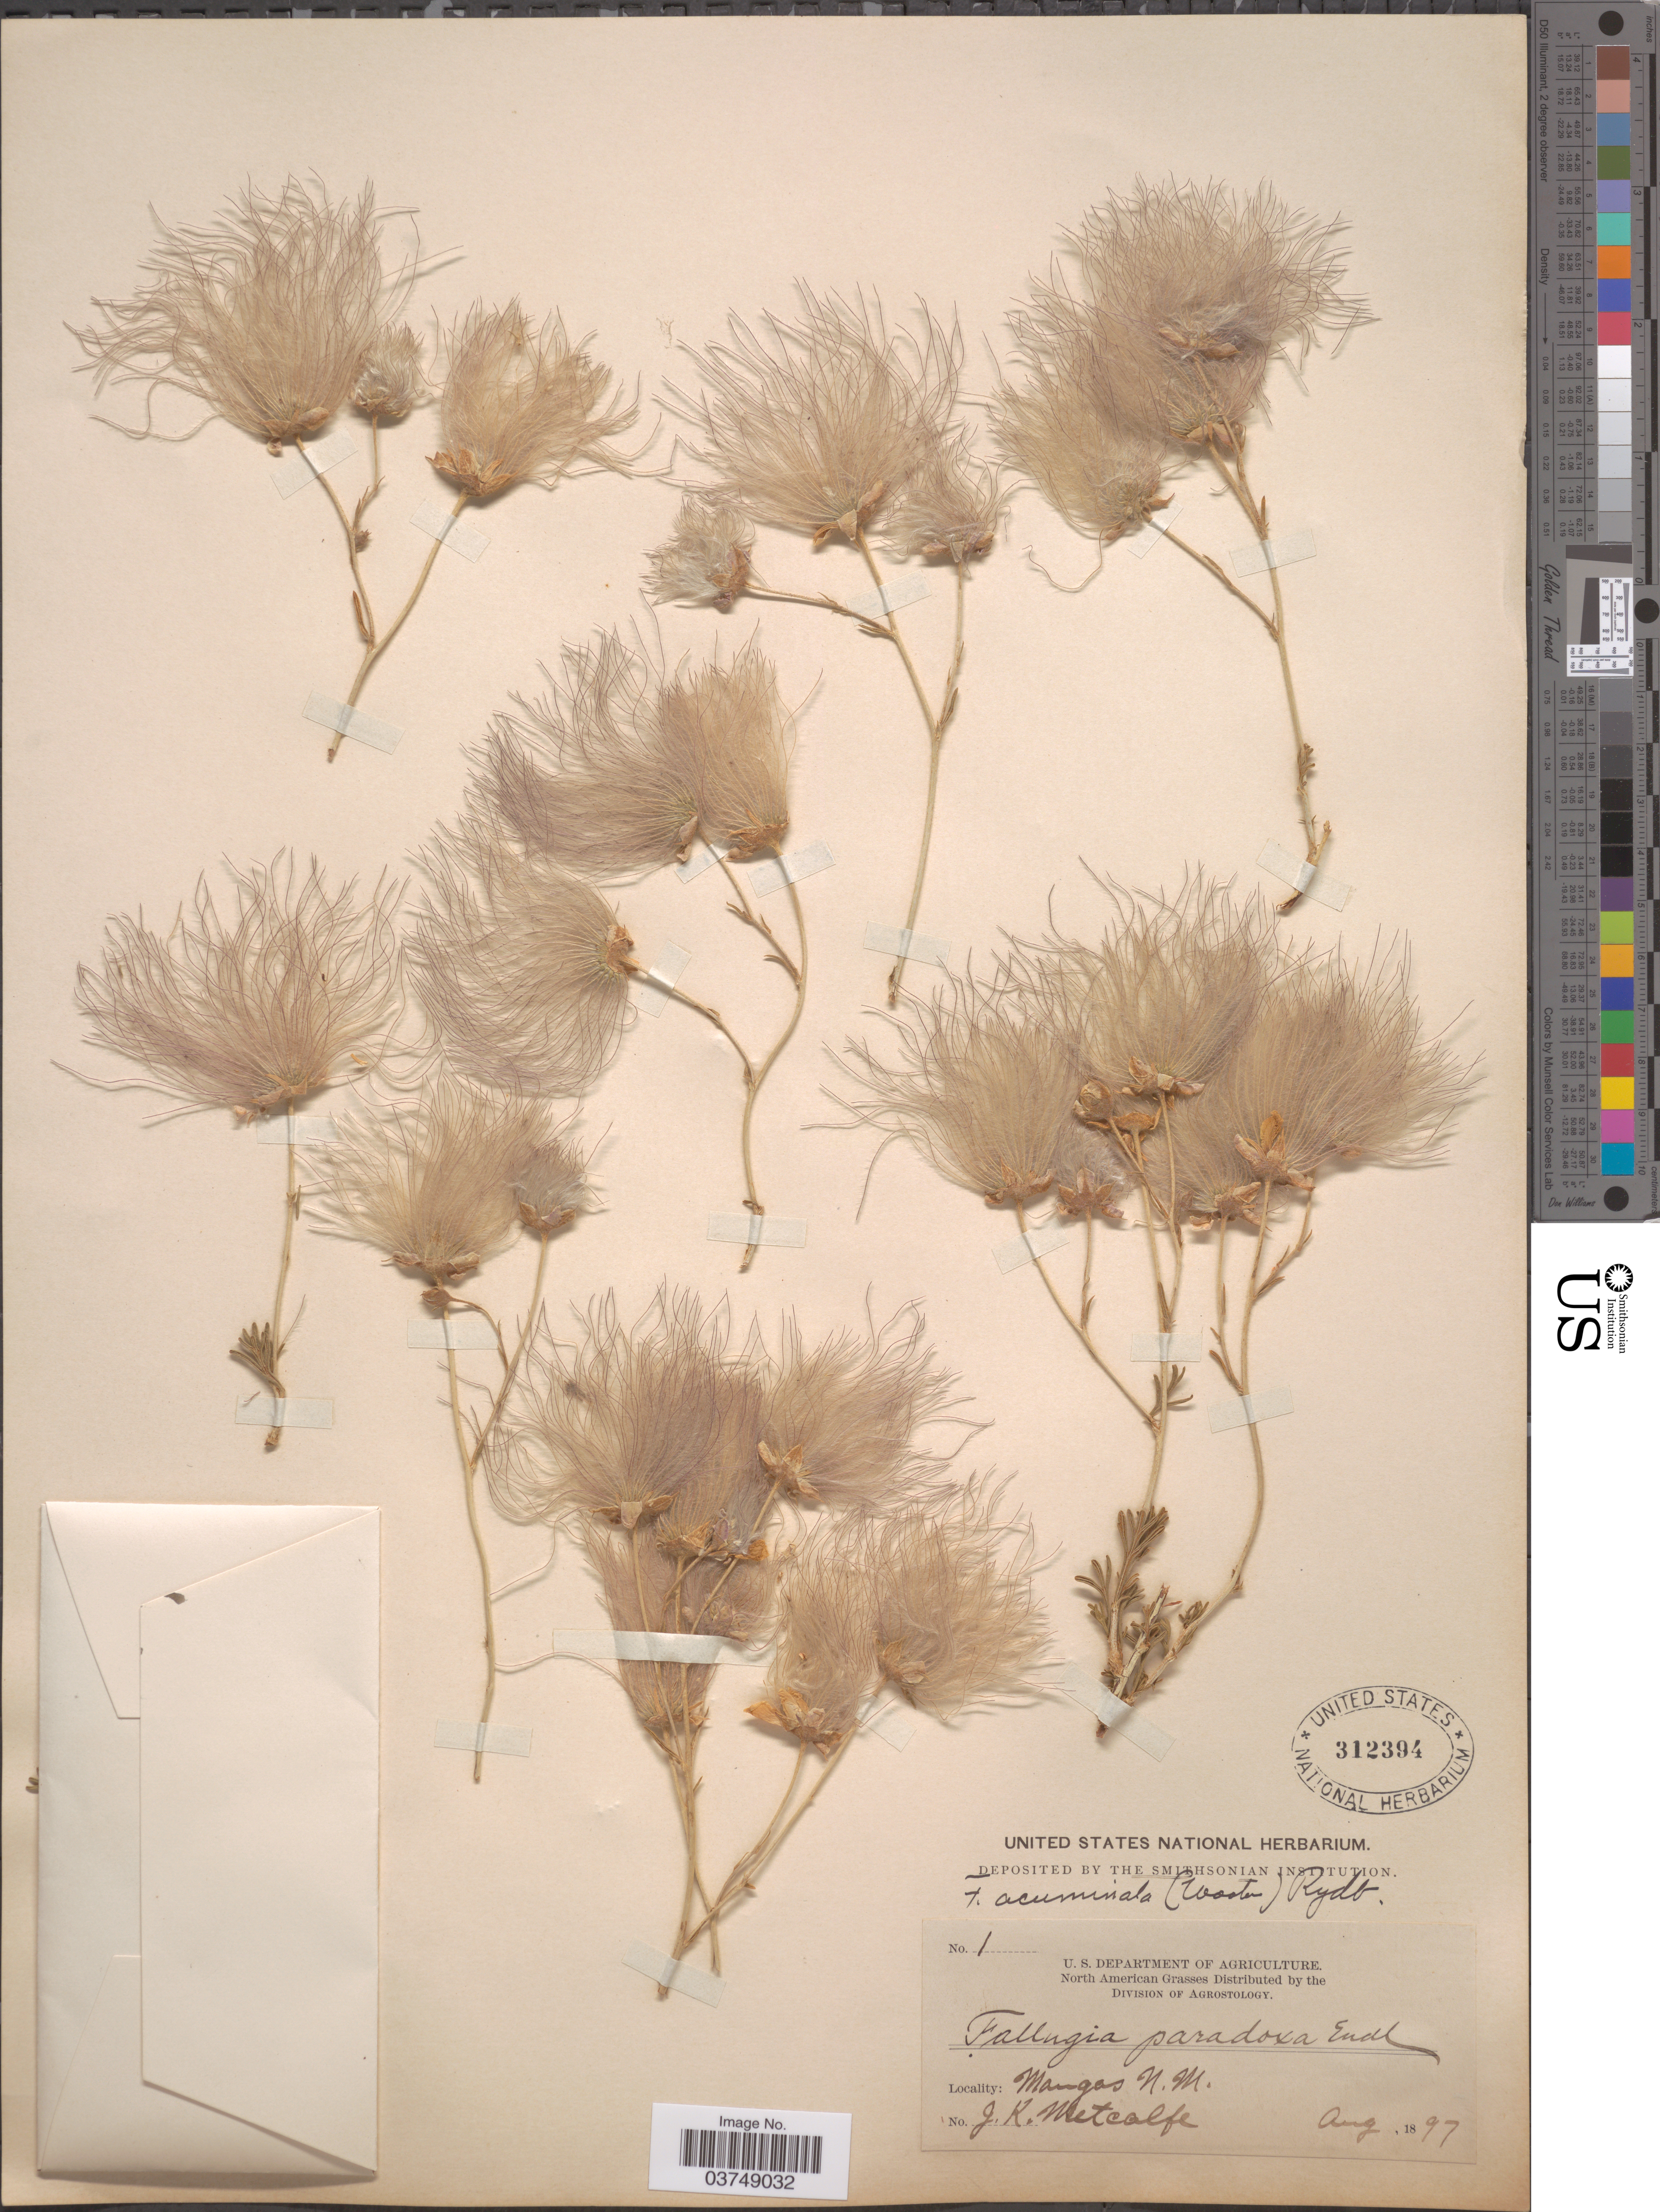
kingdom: Plantae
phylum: Tracheophyta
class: Magnoliopsida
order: Rosales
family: Rosaceae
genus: Fallugia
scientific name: Fallugia acuminata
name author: (Wooton) Rydb.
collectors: J. Metcalfe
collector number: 1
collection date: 1897-08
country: United States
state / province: New Mexico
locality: Mangas.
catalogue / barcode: US 312394